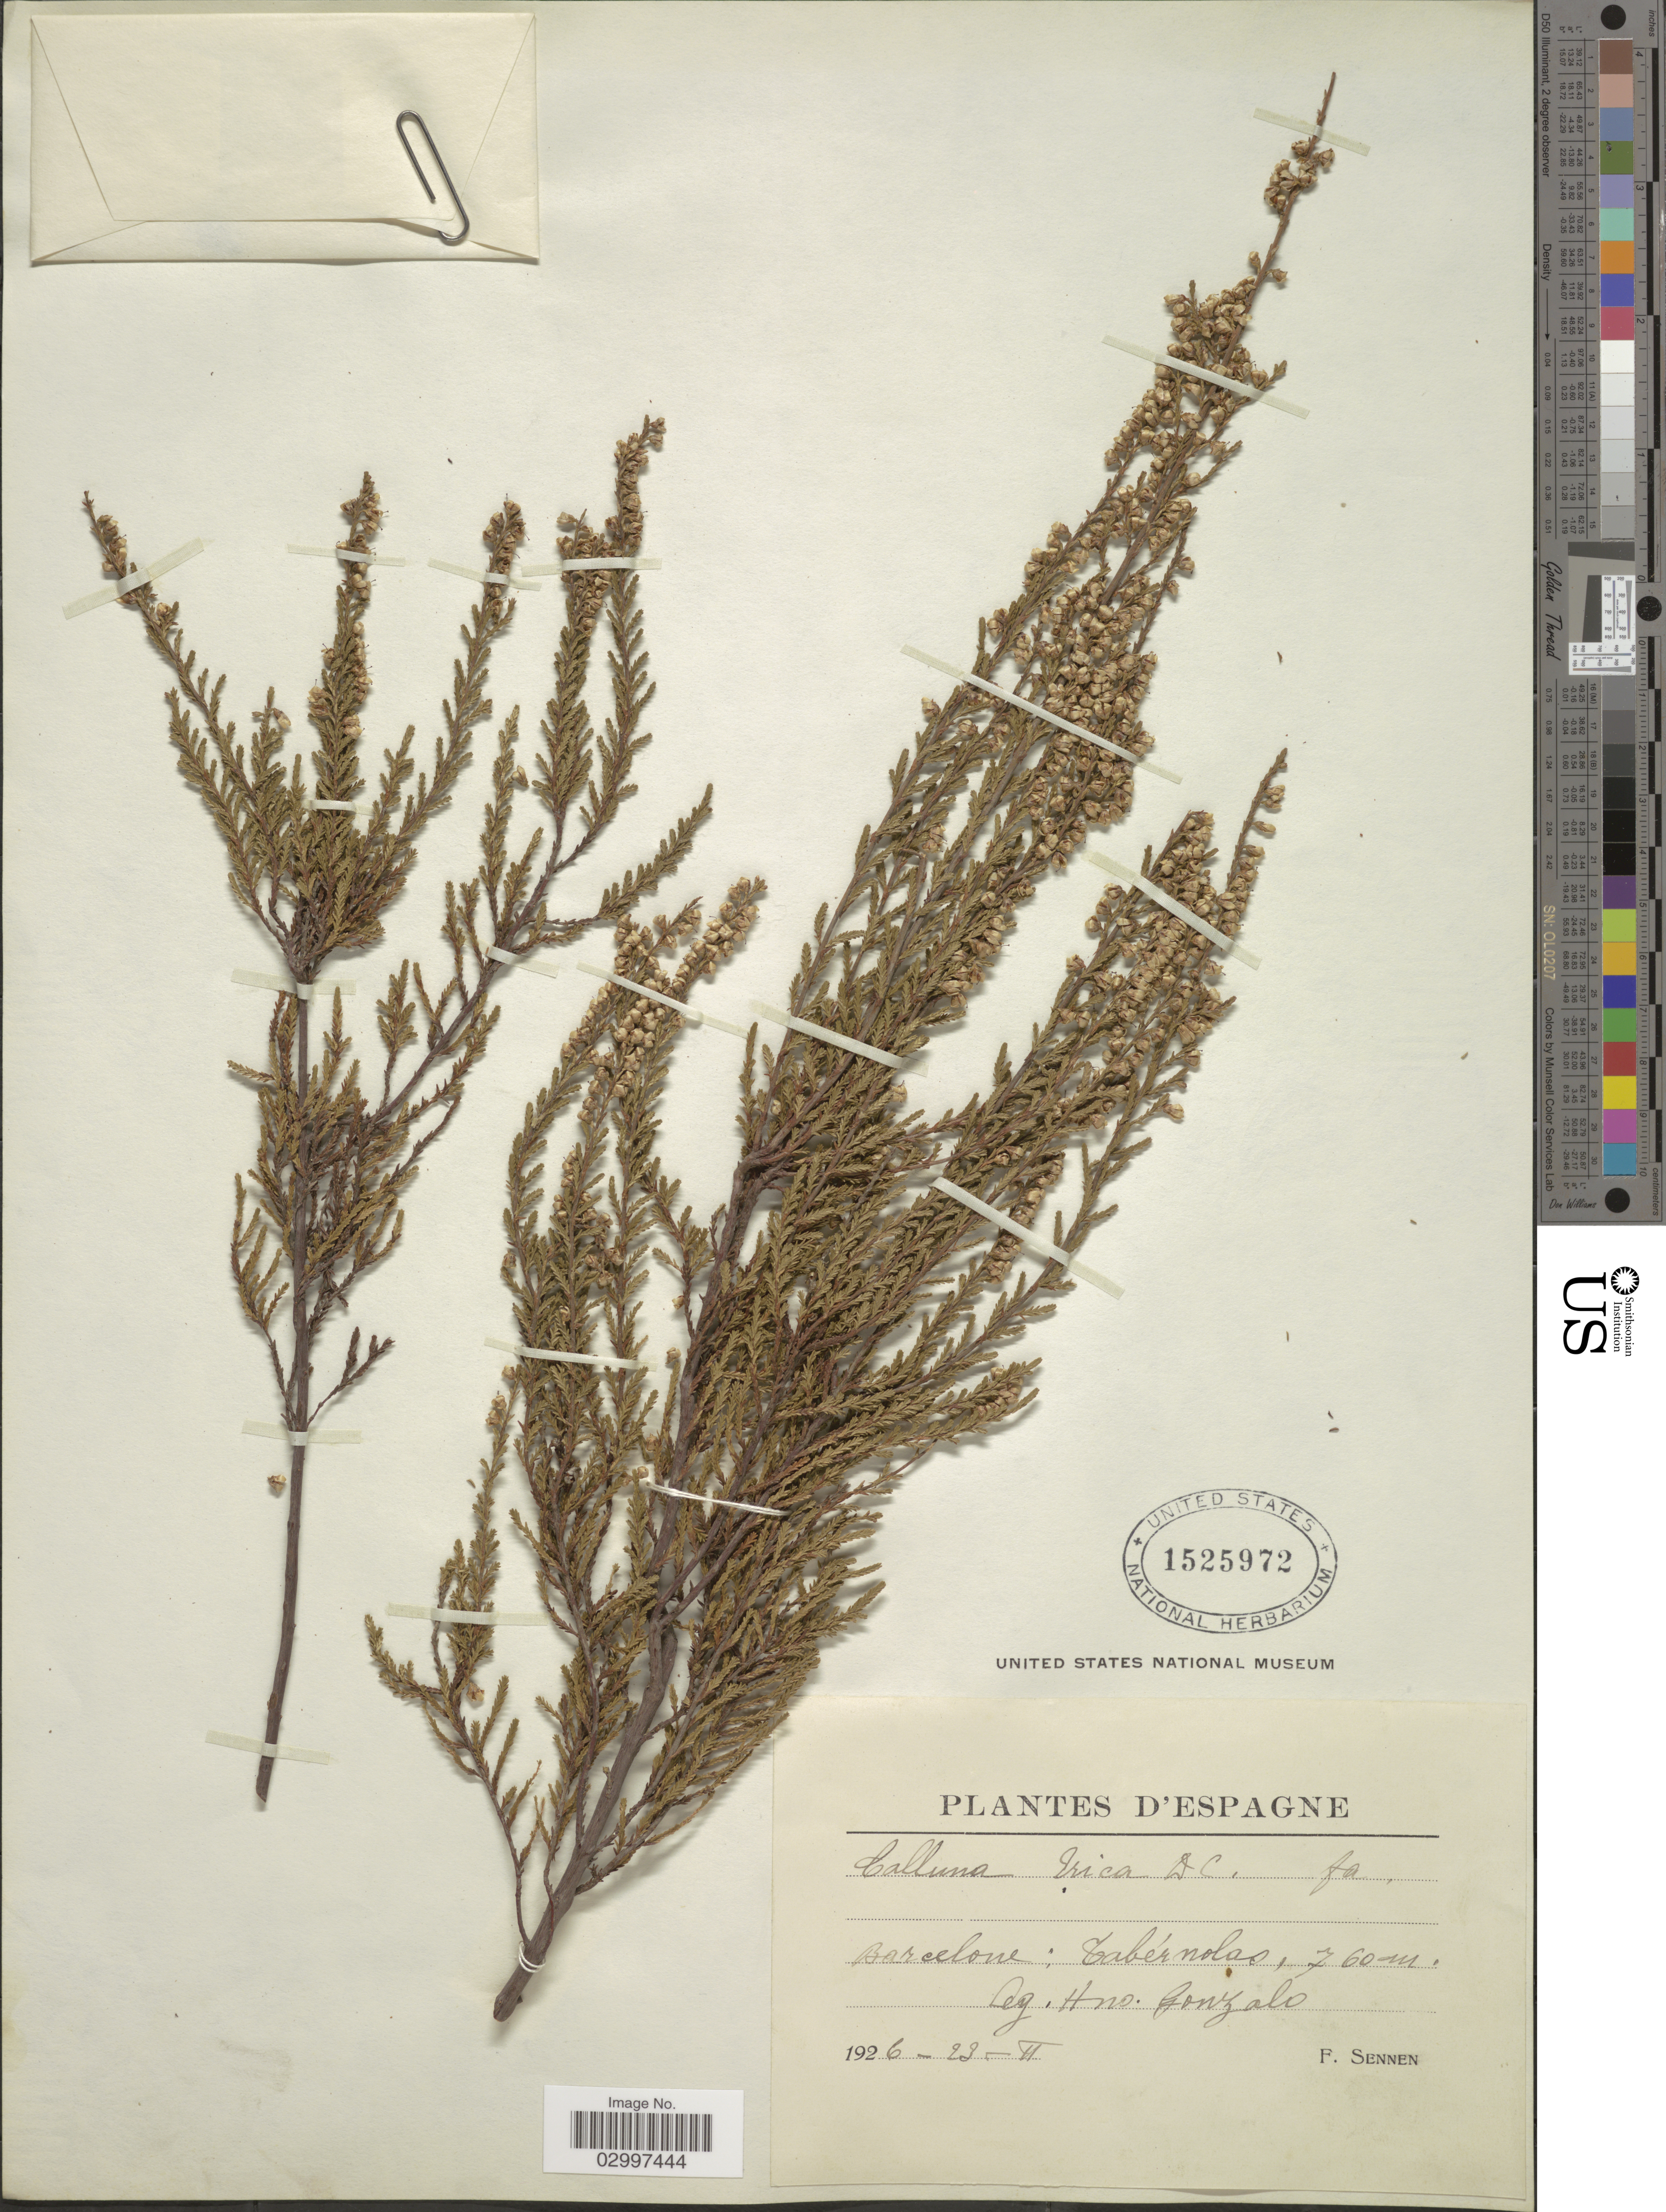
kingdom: Plantae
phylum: Tracheophyta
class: Magnoliopsida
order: Ericales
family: Ericaceae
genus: Calluna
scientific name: Calluna erica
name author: DC.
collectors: H. Gonzalo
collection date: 1926-02-23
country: Spain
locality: Espagne. Barcelone: Tabérnolas.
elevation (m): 760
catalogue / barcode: US 1525972